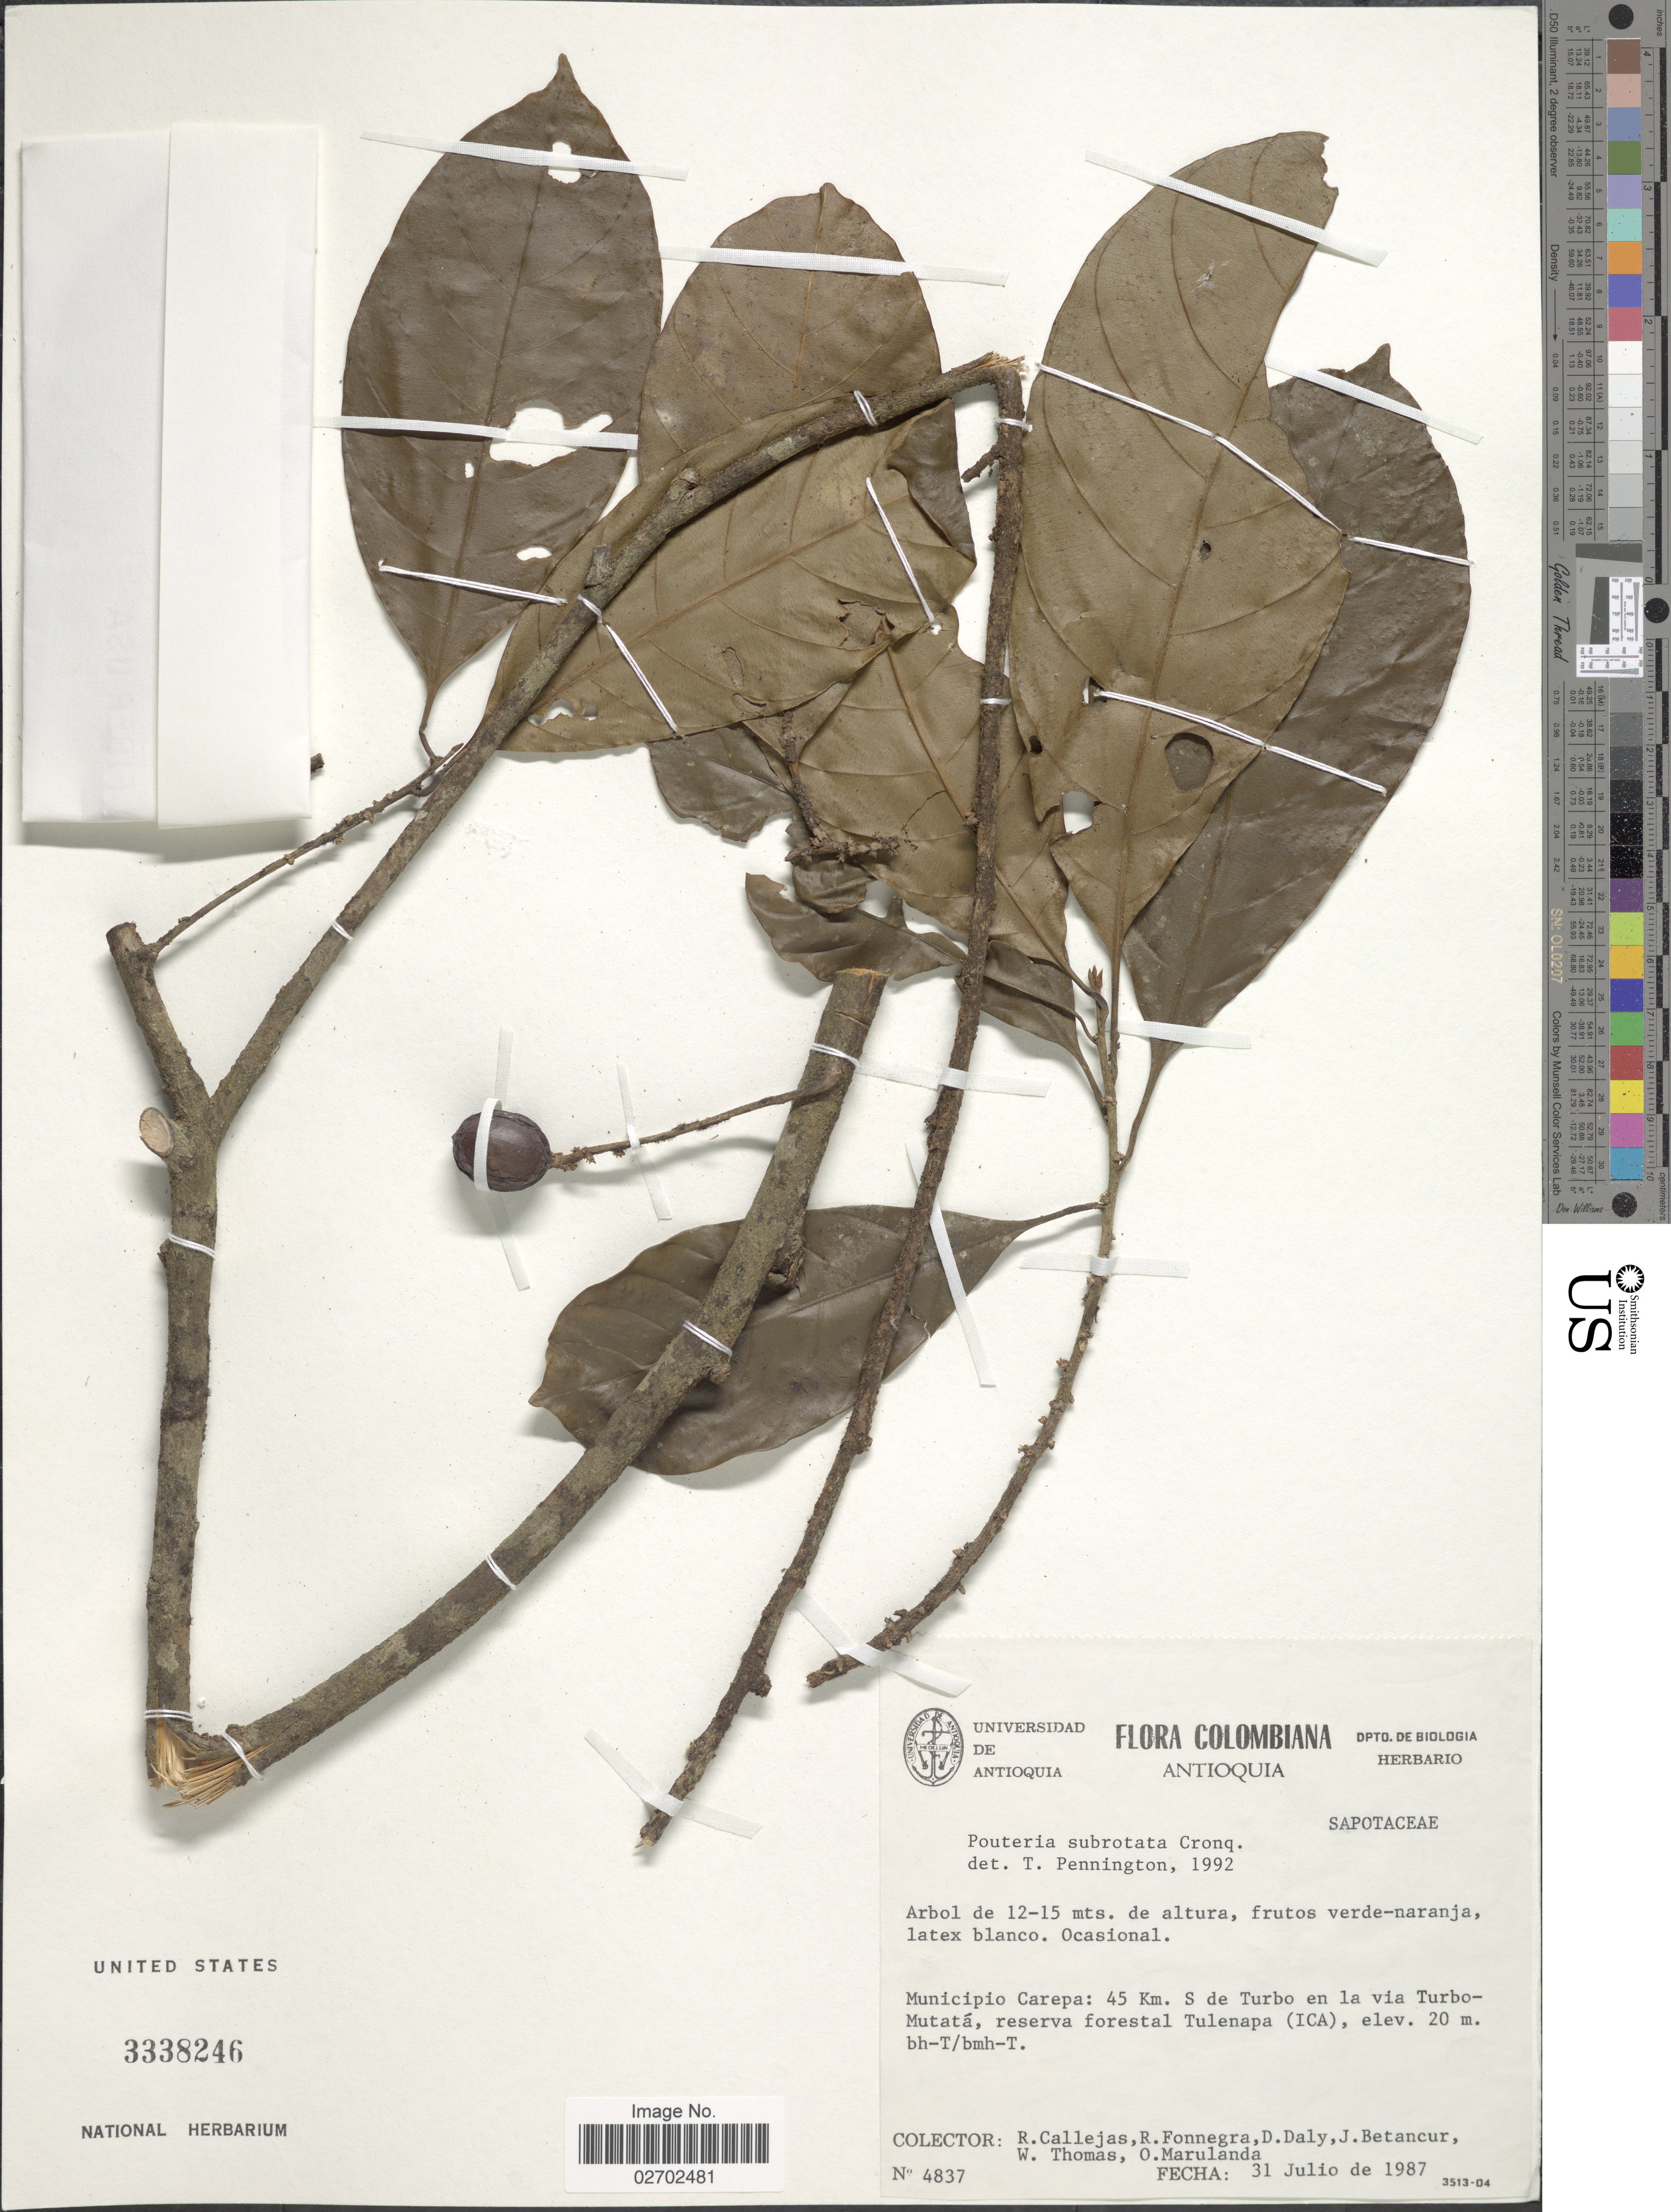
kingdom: Plantae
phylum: Tracheophyta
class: Magnoliopsida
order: Ericales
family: Sapotaceae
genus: Pouteria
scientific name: Pouteria subrotata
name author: Cronq.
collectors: R. Callejas, R. Fonnegra, D. C. Daly, J. Betancur & et al.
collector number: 4837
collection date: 1987-07-31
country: Colombia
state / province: Antioquia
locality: Municipio Carepa: 45 Km. S de Turbo en la via Turbo-Mutatá, reserva forestal Tulenapa (ICA).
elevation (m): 20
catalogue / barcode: US 3338246